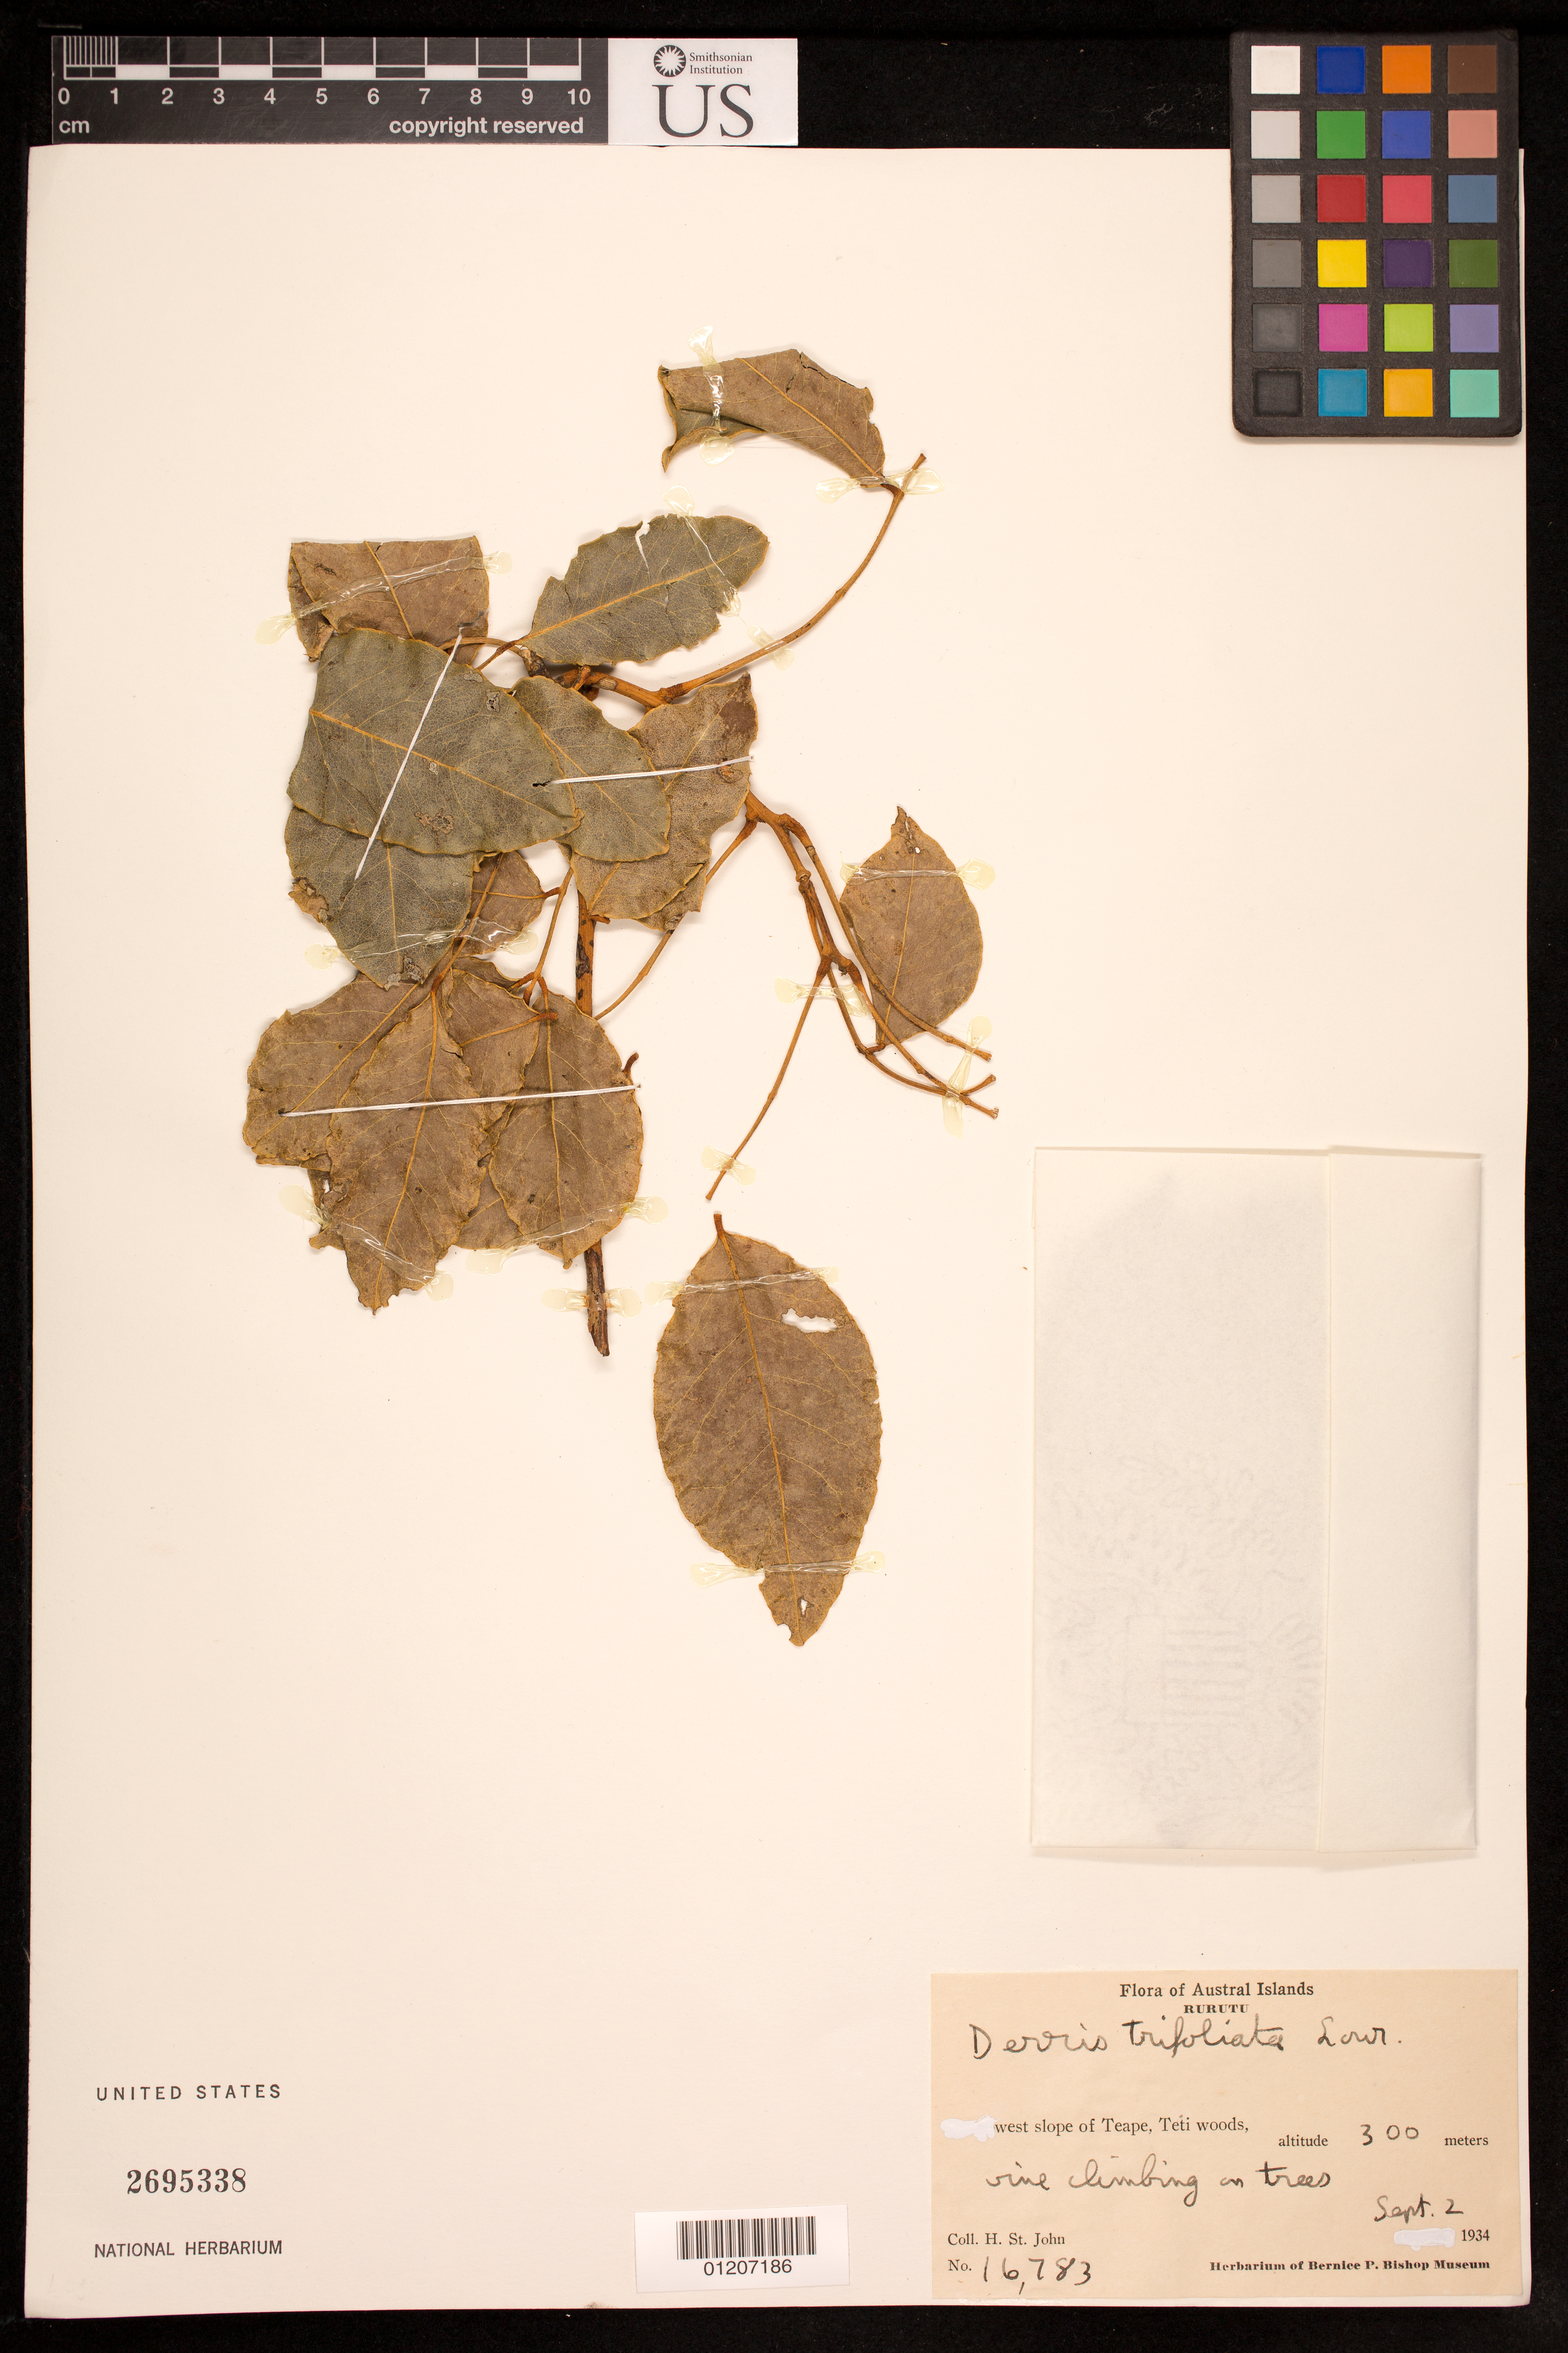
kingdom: Plantae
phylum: Tracheophyta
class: Magnoliopsida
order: Fabales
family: Fabaceae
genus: Derris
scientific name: Derris trifoliata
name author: Lour.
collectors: H. St. John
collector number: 16783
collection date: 1934-09-02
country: French Polynesia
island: Rurutu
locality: West slope of Teape, Teti woods.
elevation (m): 300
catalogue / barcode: US 2695338